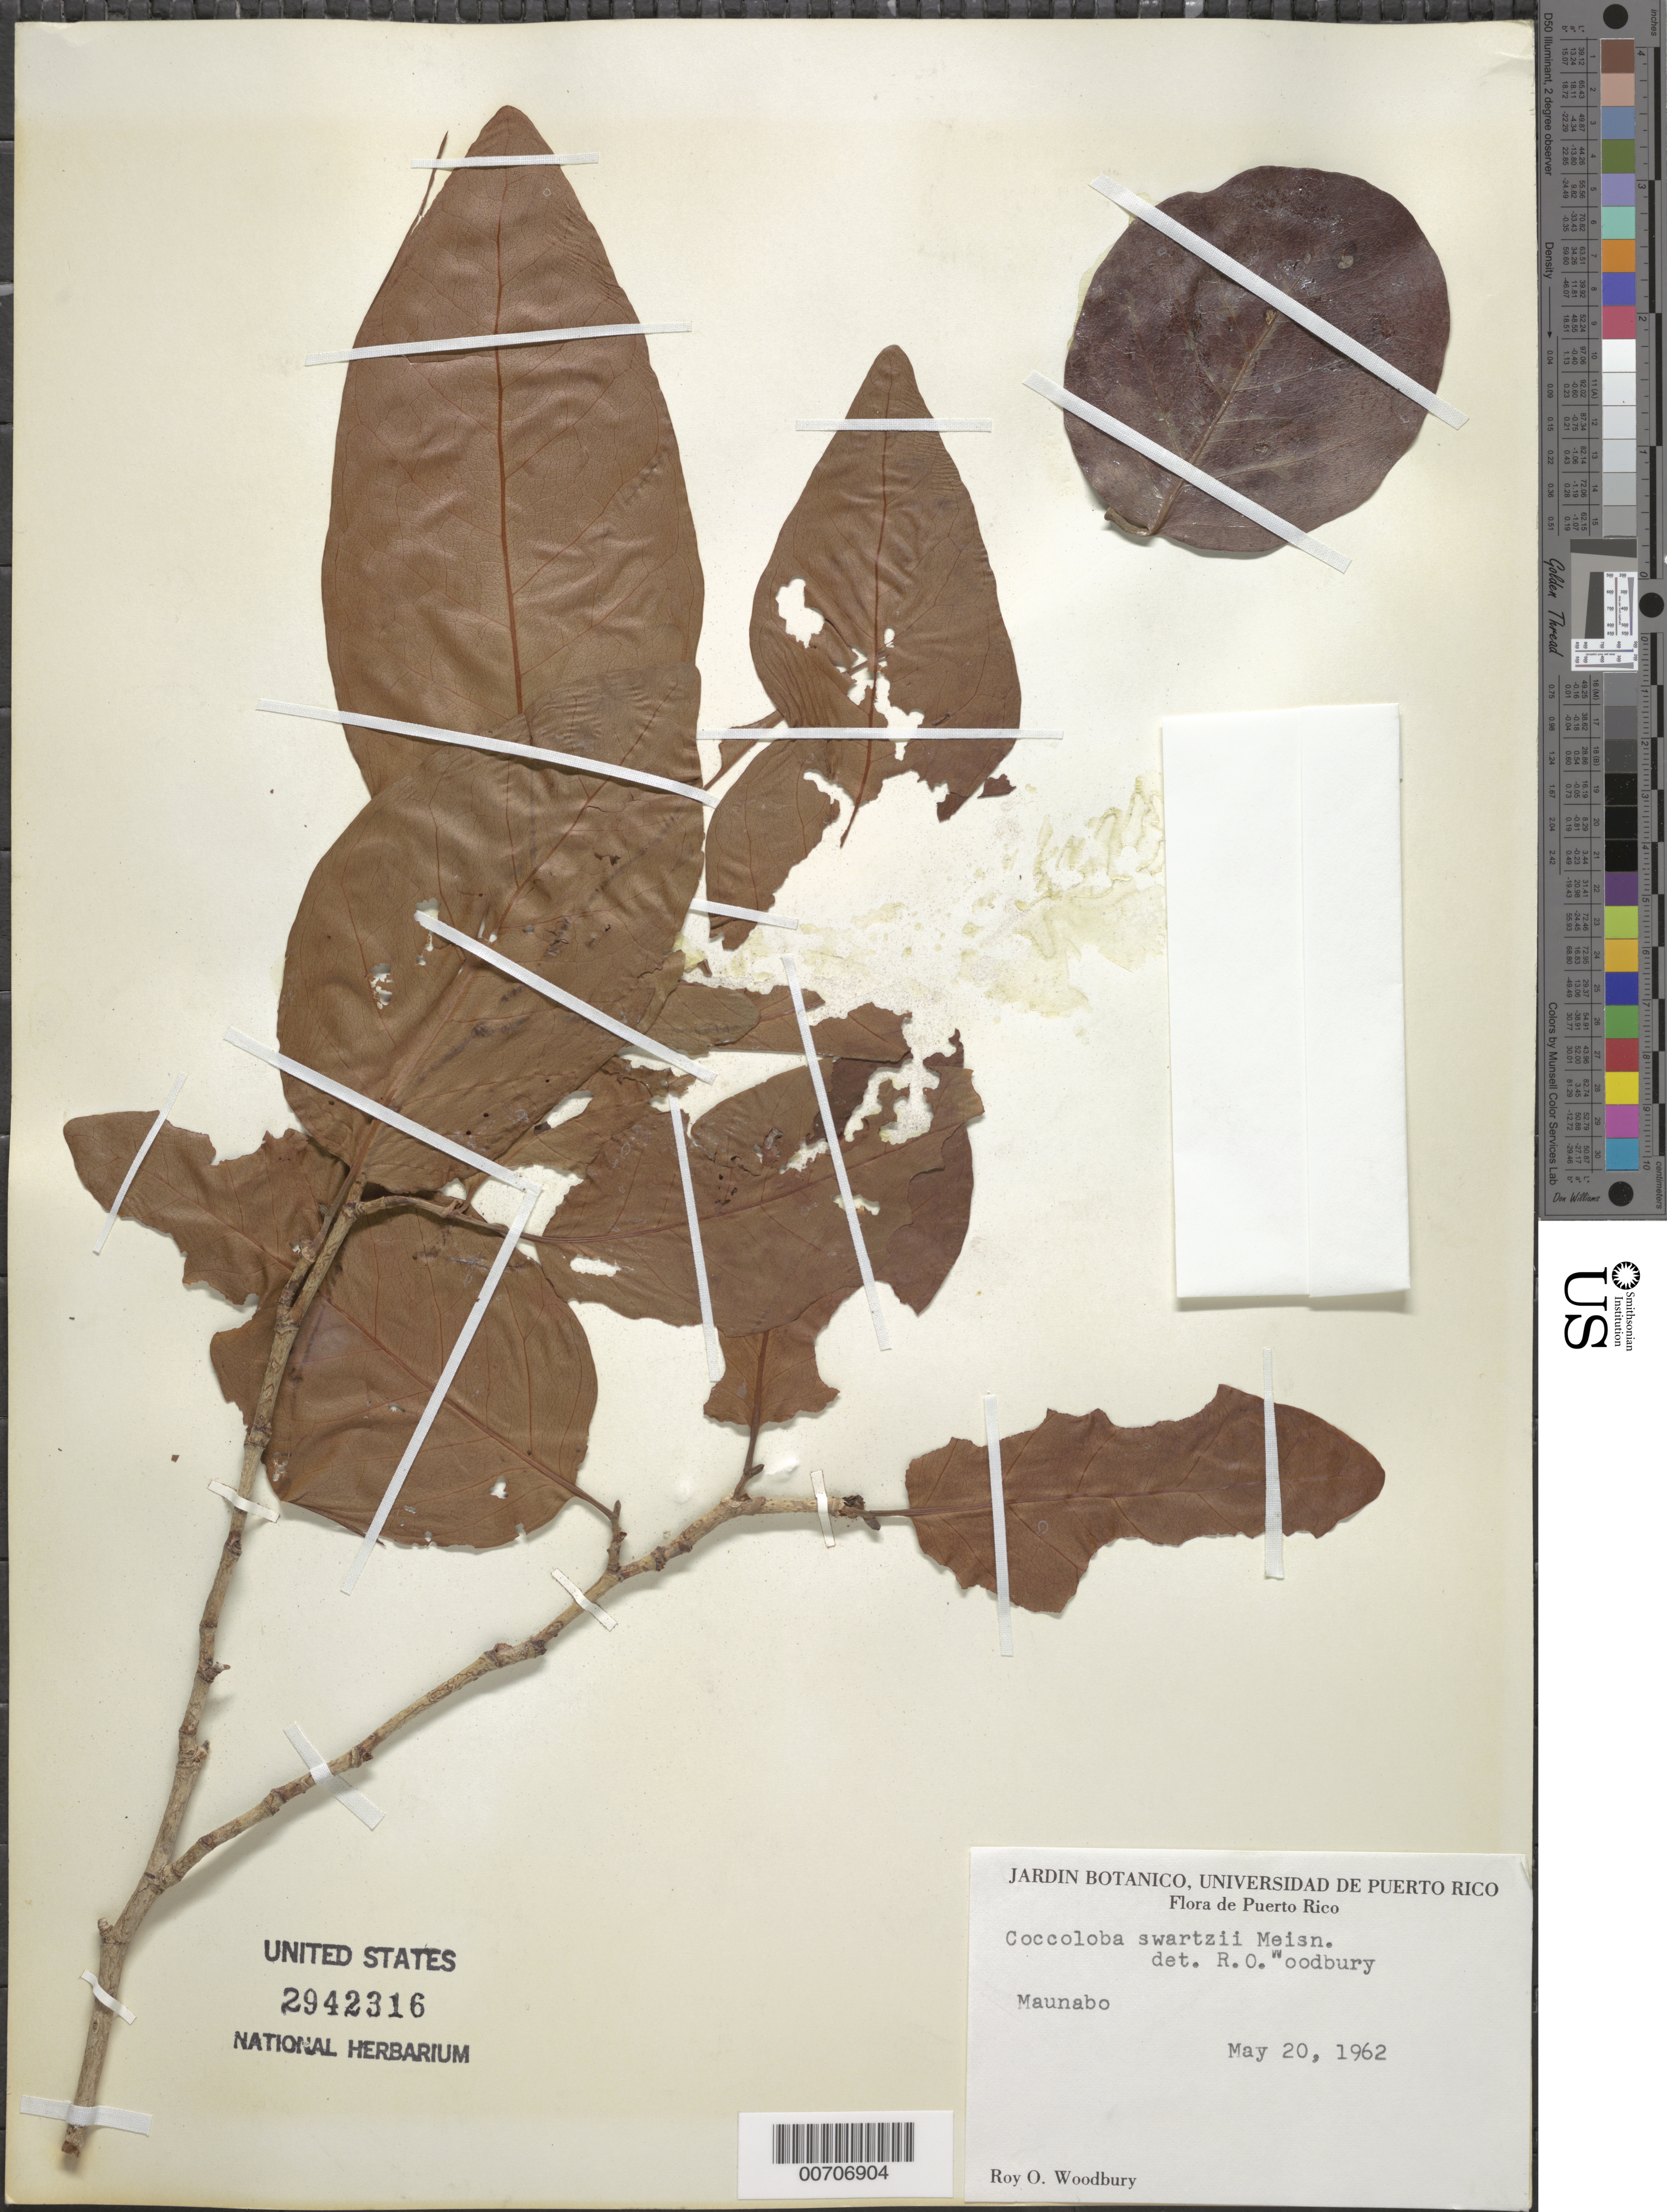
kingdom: Plantae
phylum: Tracheophyta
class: Magnoliopsida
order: Caryophyllales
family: Polygonaceae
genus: Coccoloba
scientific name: Coccoloba swartzii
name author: Meisn.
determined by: Woodbury, R. O.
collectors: R. O. Woodbury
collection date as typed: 20 May 1962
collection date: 1962-05-20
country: Puerto Rico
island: Greater Antilles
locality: Maunabo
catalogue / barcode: US 2942316